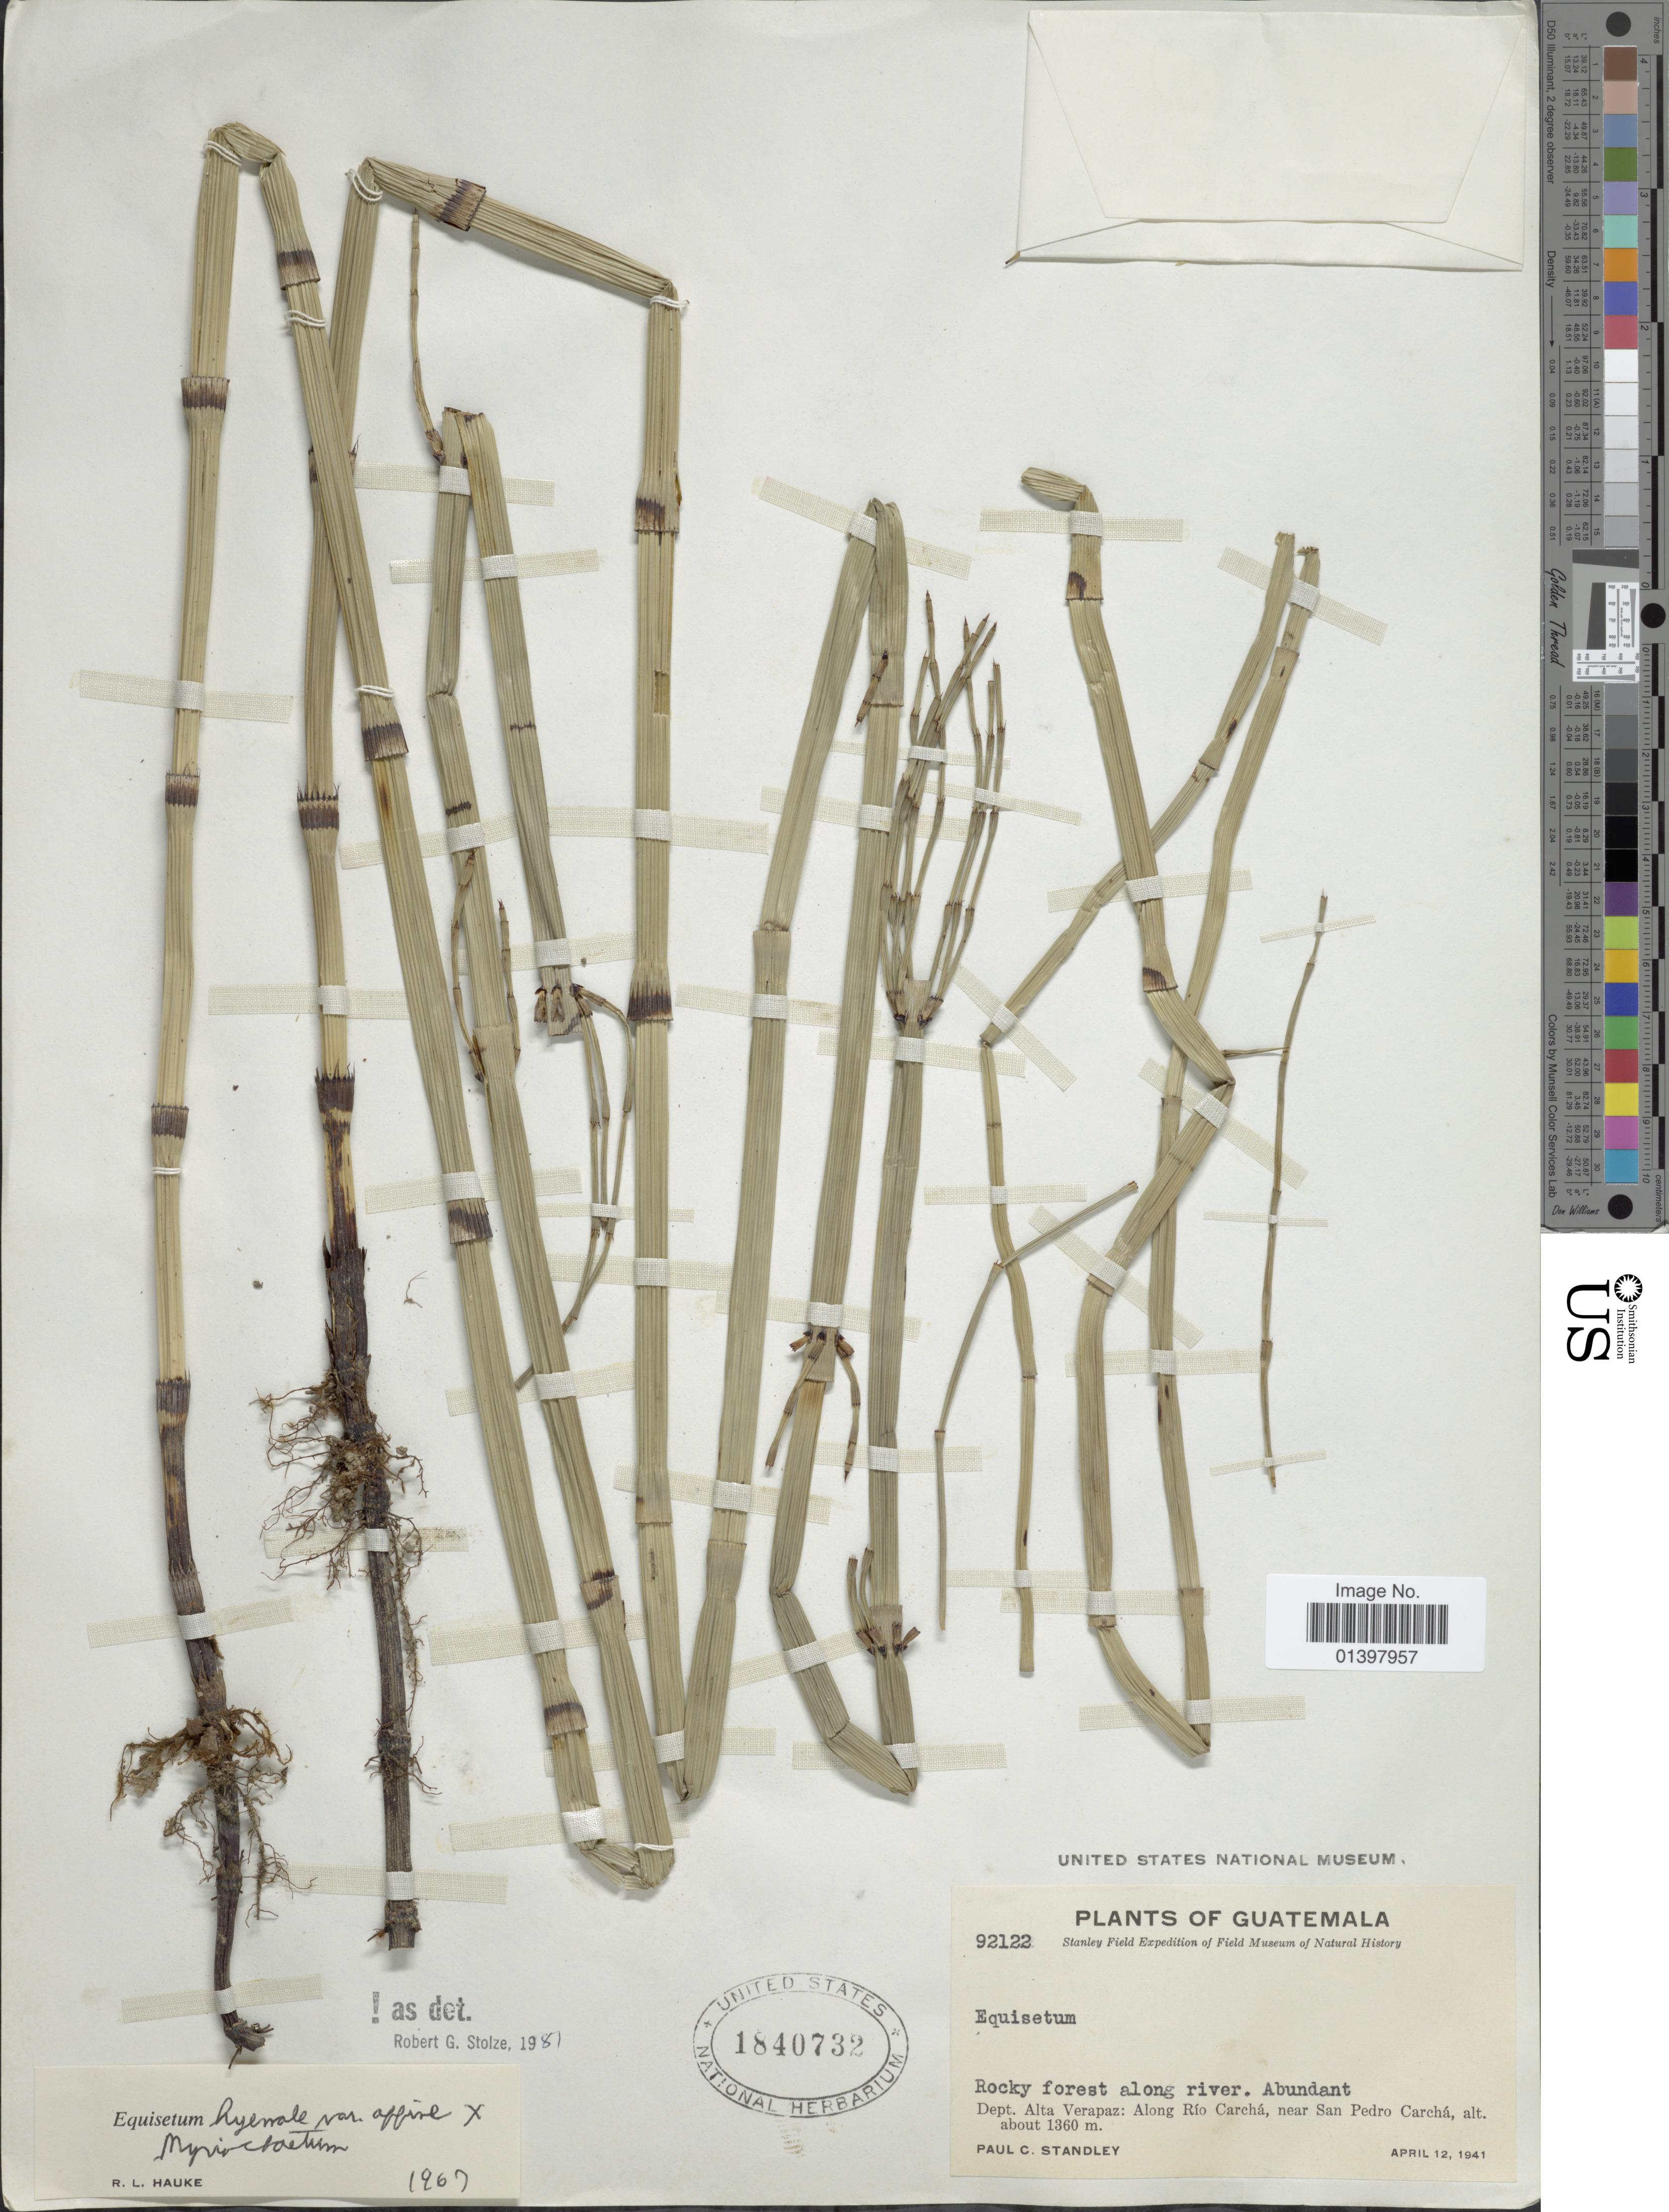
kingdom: Plantae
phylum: Tracheophyta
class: Polypodiopsida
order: Equisetales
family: Equisetaceae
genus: Equisetum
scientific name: Equisetum hyemale x E. myriochaetum Schltdl. & Cham.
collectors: P. C. Standley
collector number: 92122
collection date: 1941-04-12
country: Guatemala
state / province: Alta Verapaz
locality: Rocky forest along river. Along Río Carchá, near San pedro Carchá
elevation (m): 1360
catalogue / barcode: US 1840732